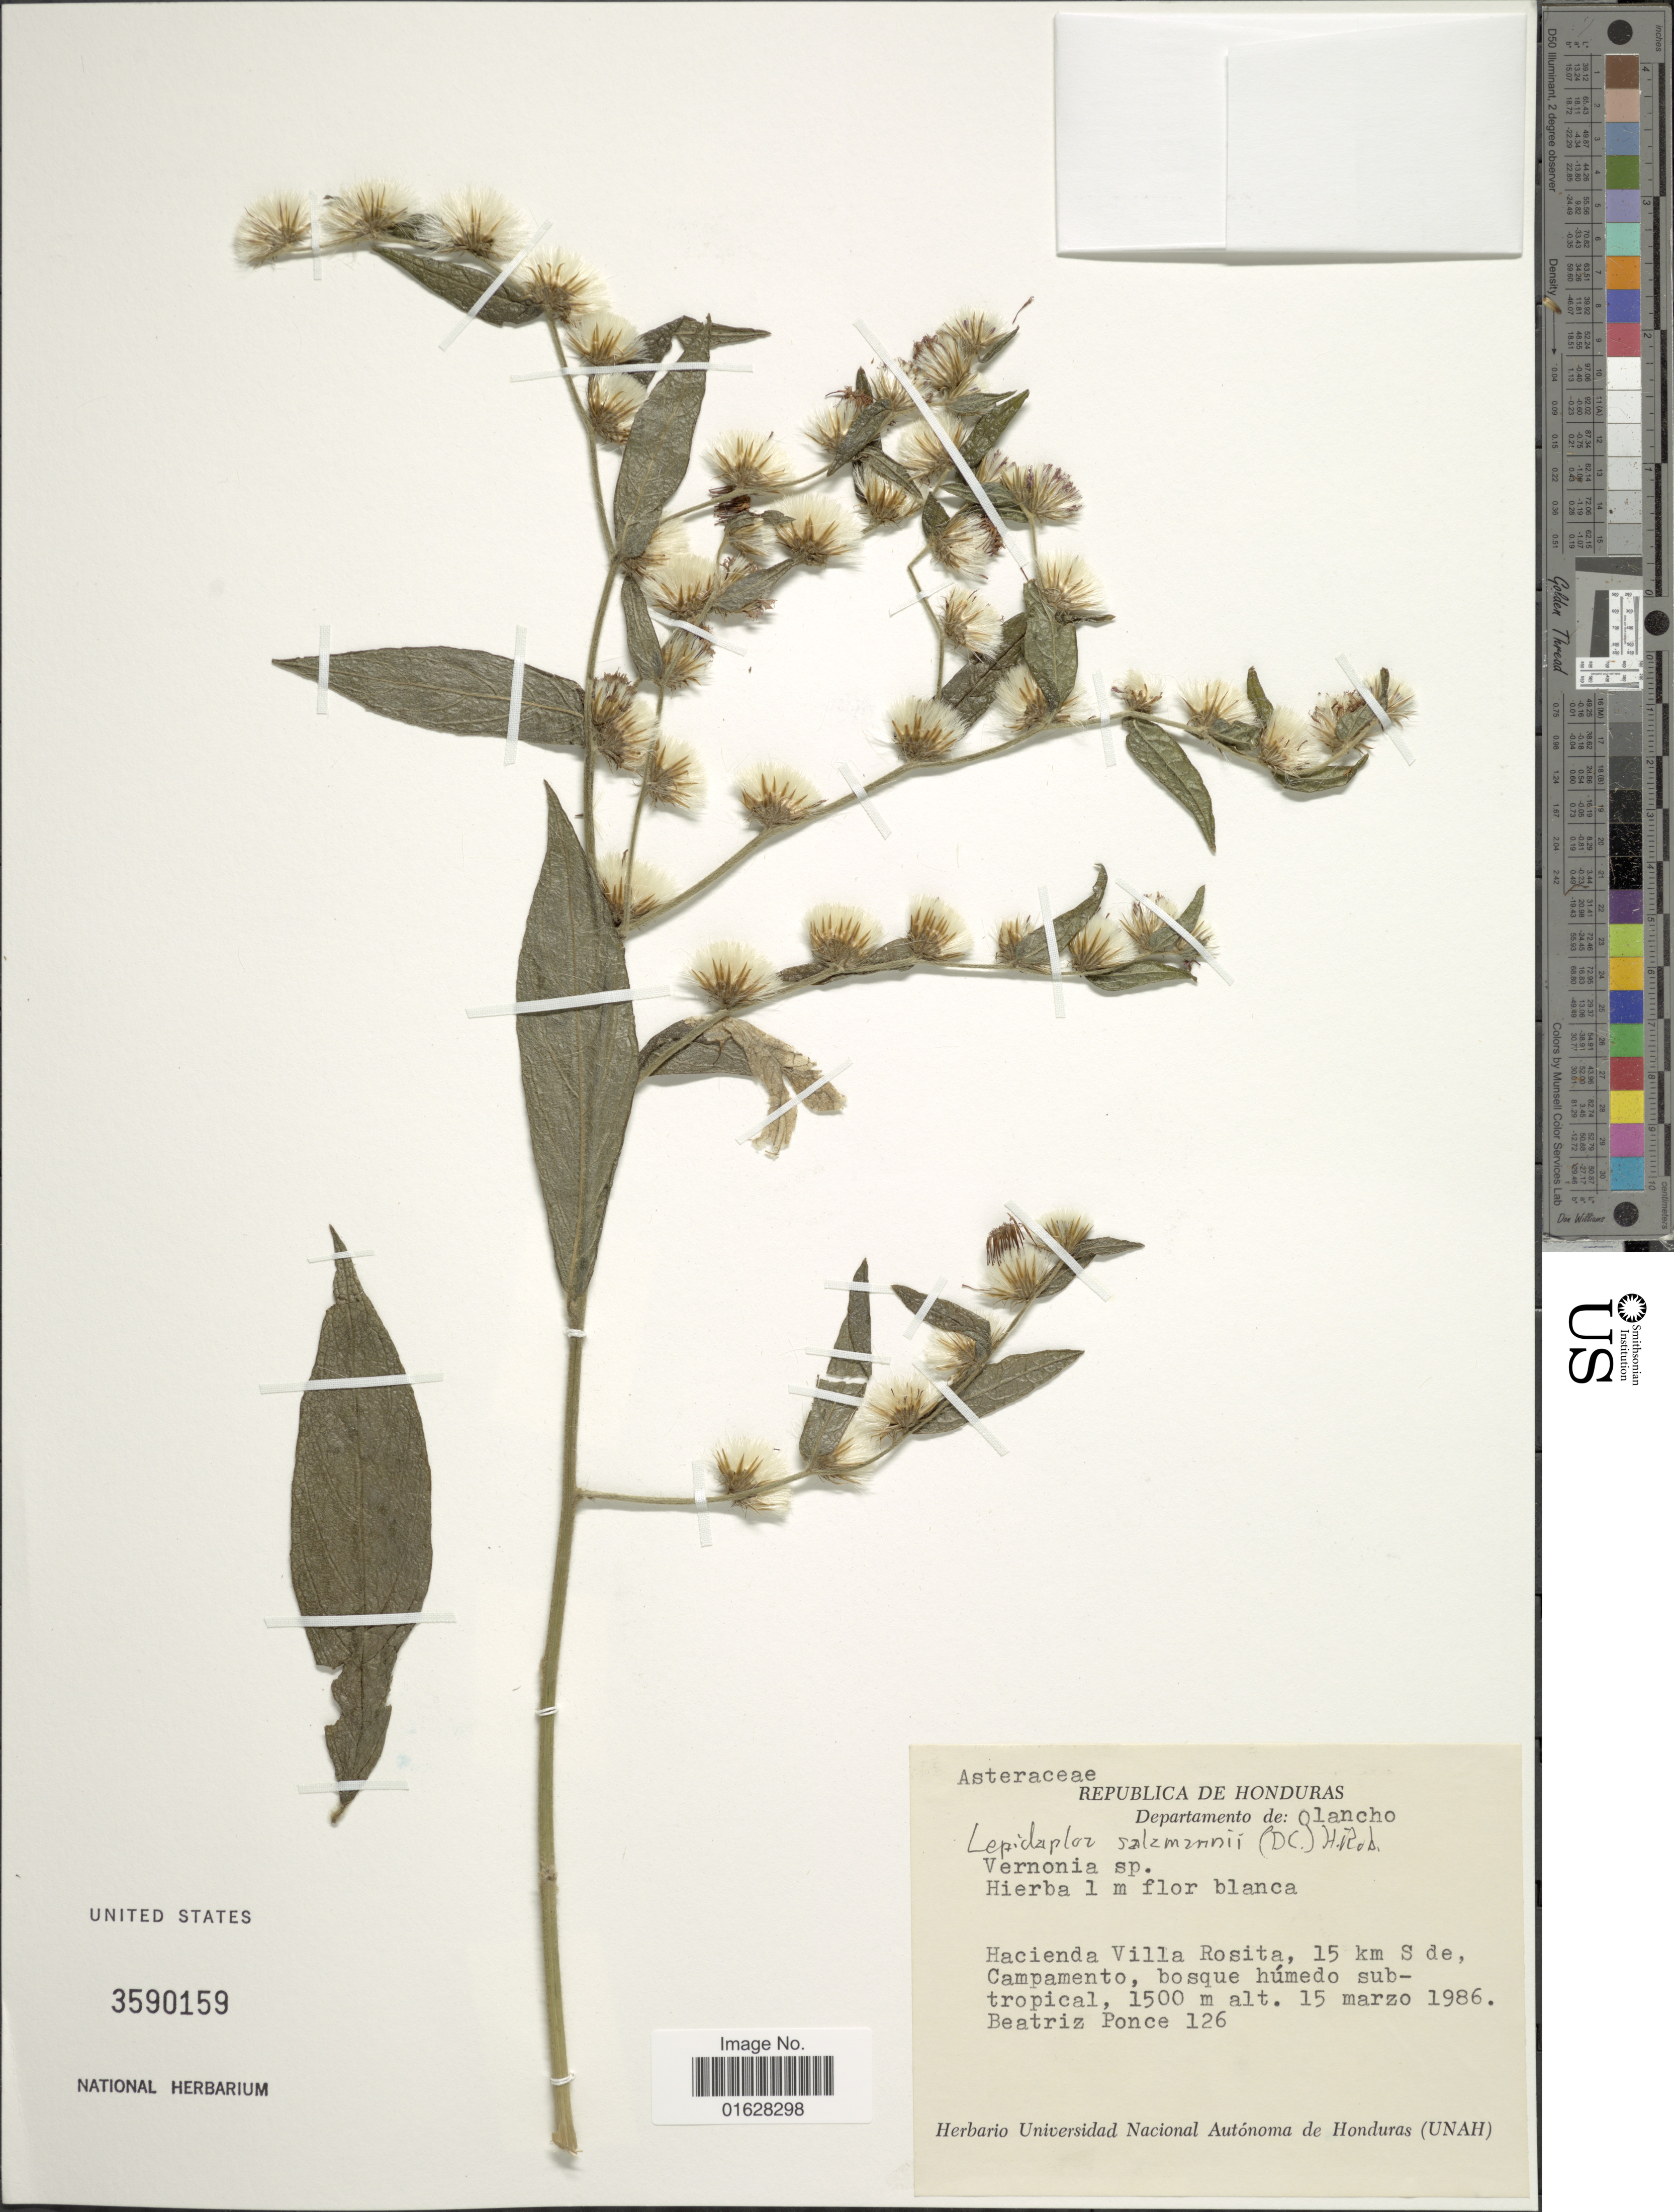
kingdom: Plantae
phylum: Tracheophyta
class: Magnoliopsida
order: Asterales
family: Asteraceae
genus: Lepidaploa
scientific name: Lepidaploa salzmannii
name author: (DC.) H. Rob.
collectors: B. Ponce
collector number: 126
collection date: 1986-03-15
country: Honduras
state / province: Olancho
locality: Republica de Honduras, Departamento de Olancho, Hacienda Villa Rosita, 15 km S de Campamento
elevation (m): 1500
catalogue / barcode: US 3590159